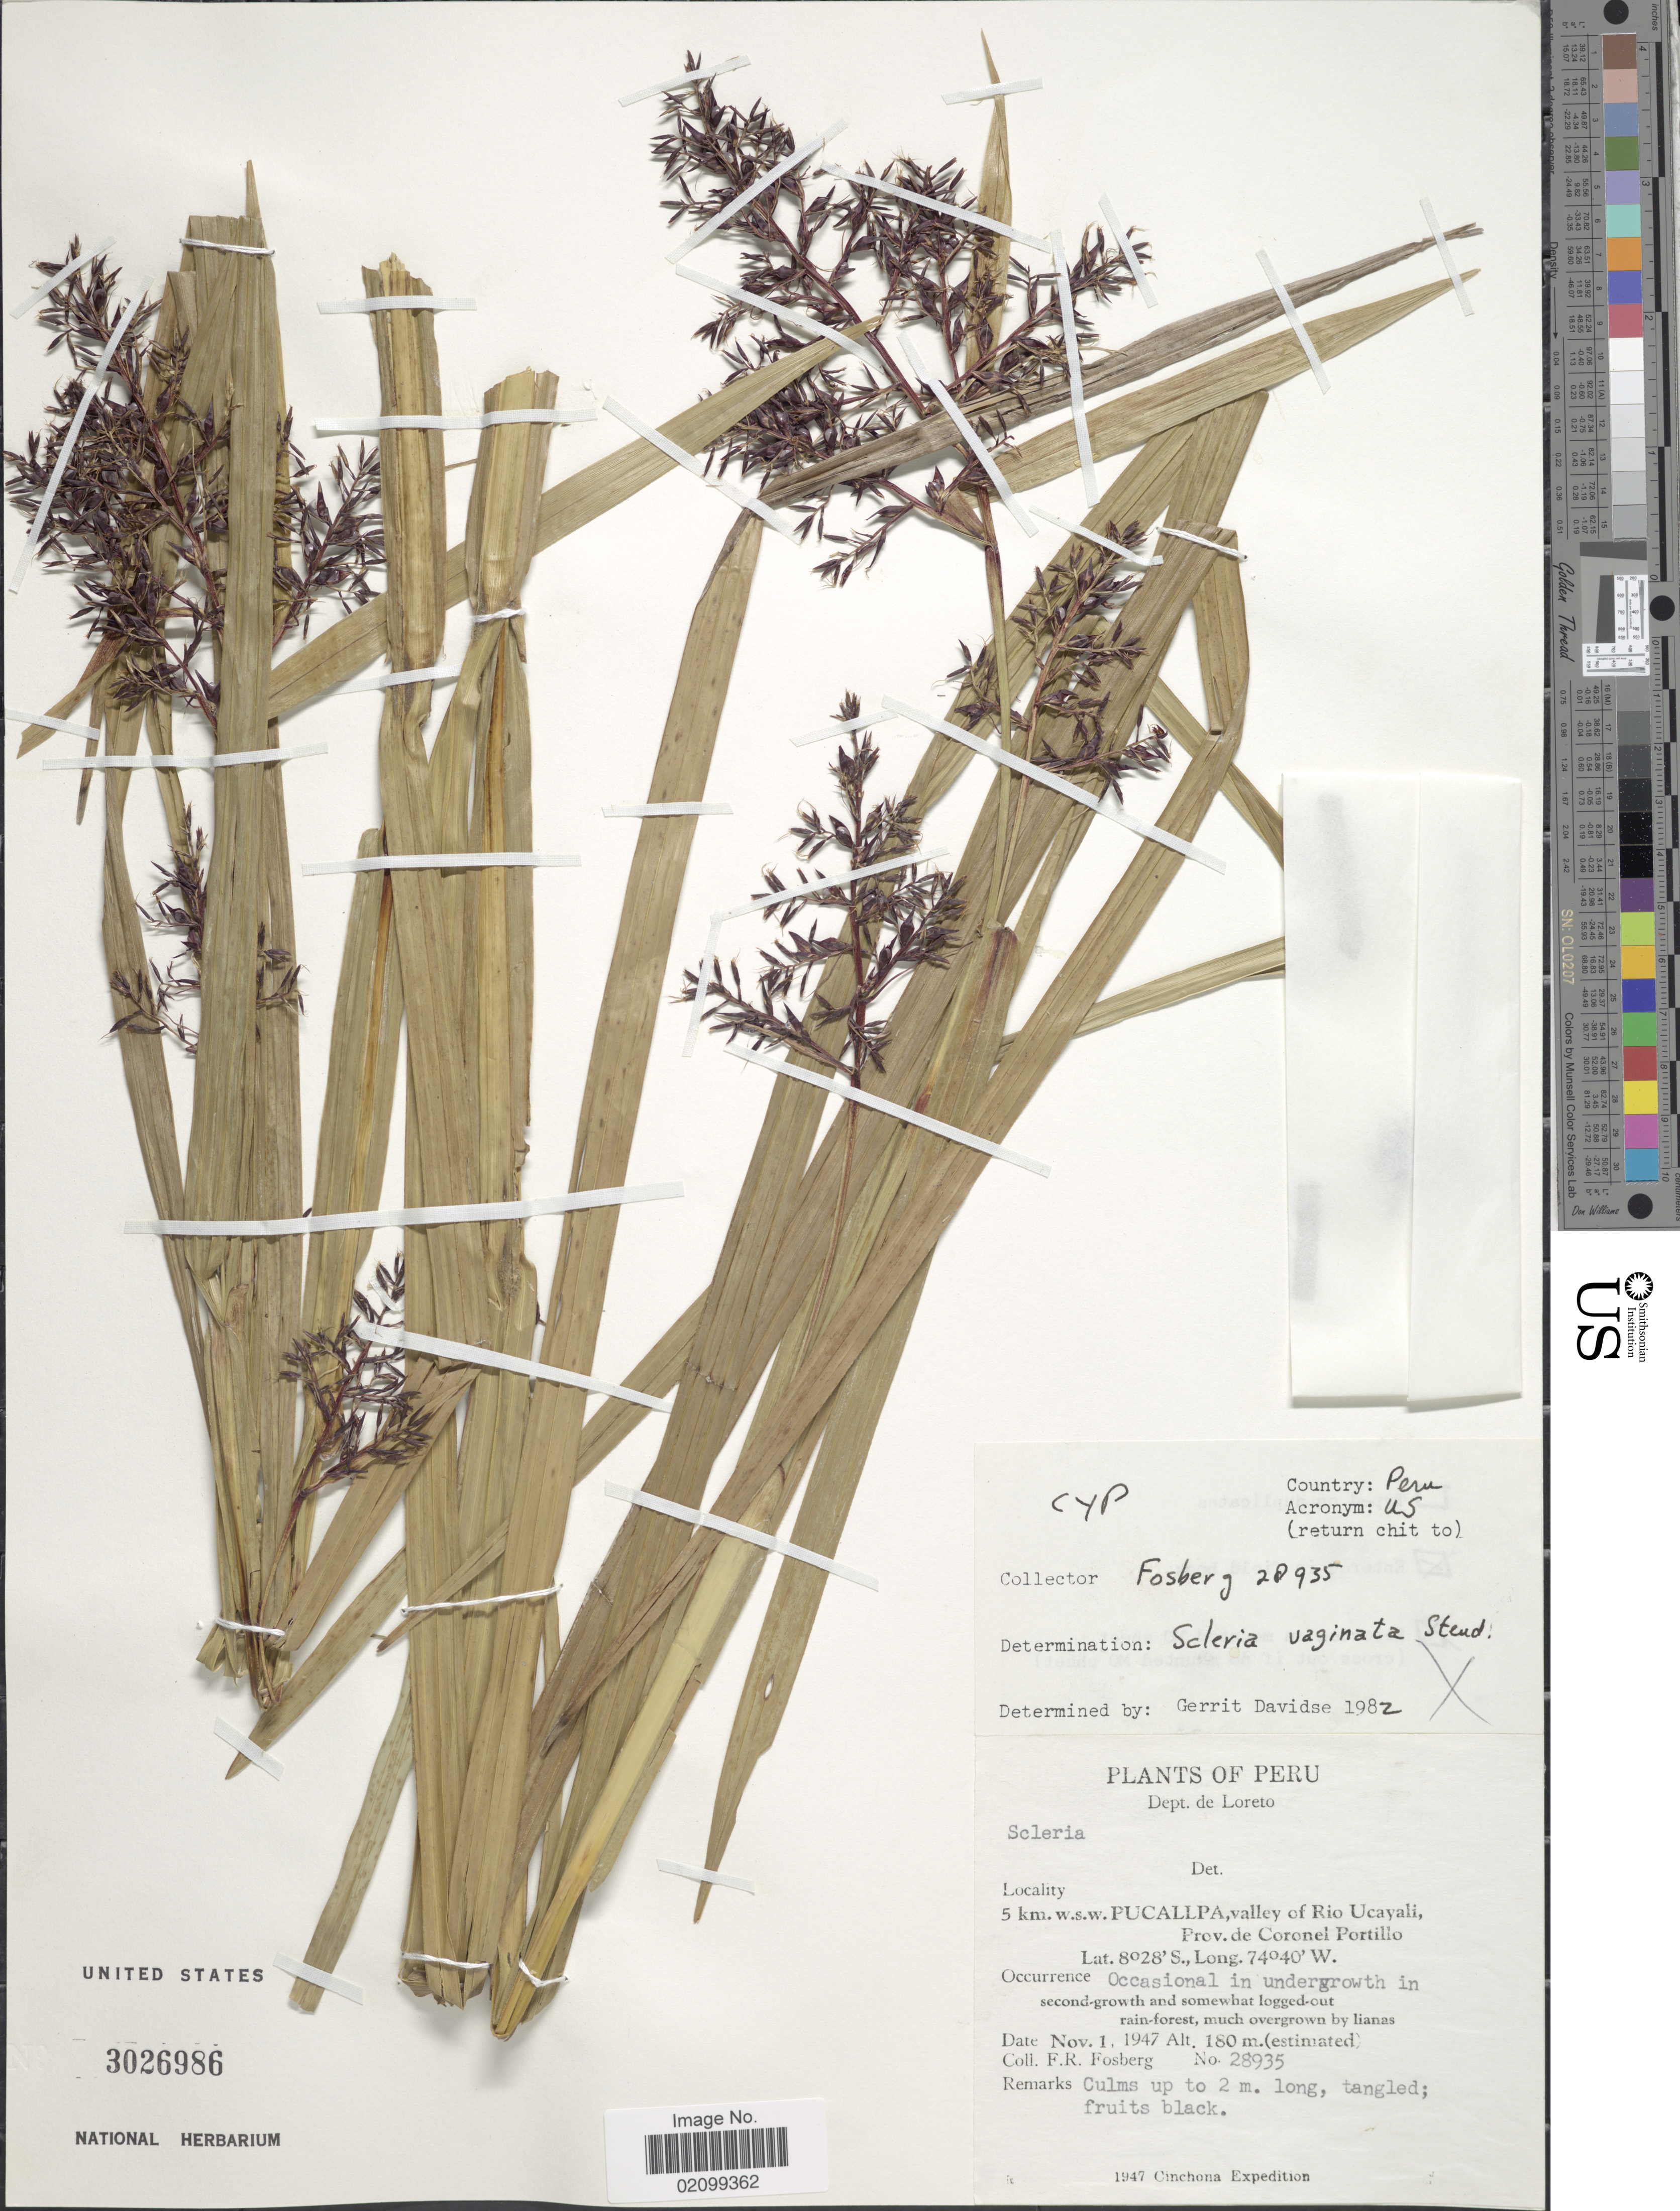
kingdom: Plantae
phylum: Tracheophyta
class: Liliopsida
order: Poales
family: Cyperaceae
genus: Scleria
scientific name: Scleria vaginata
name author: Steud.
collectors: F. R. Fosberg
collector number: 28935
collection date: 1947-11-01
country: Peru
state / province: Loreto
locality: Dept. de Loreto. 5 km. w.s.w. Pucallpa, valley of Rio Ucayali, Prov. de Coronel Portillo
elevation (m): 180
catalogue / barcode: US 3026986